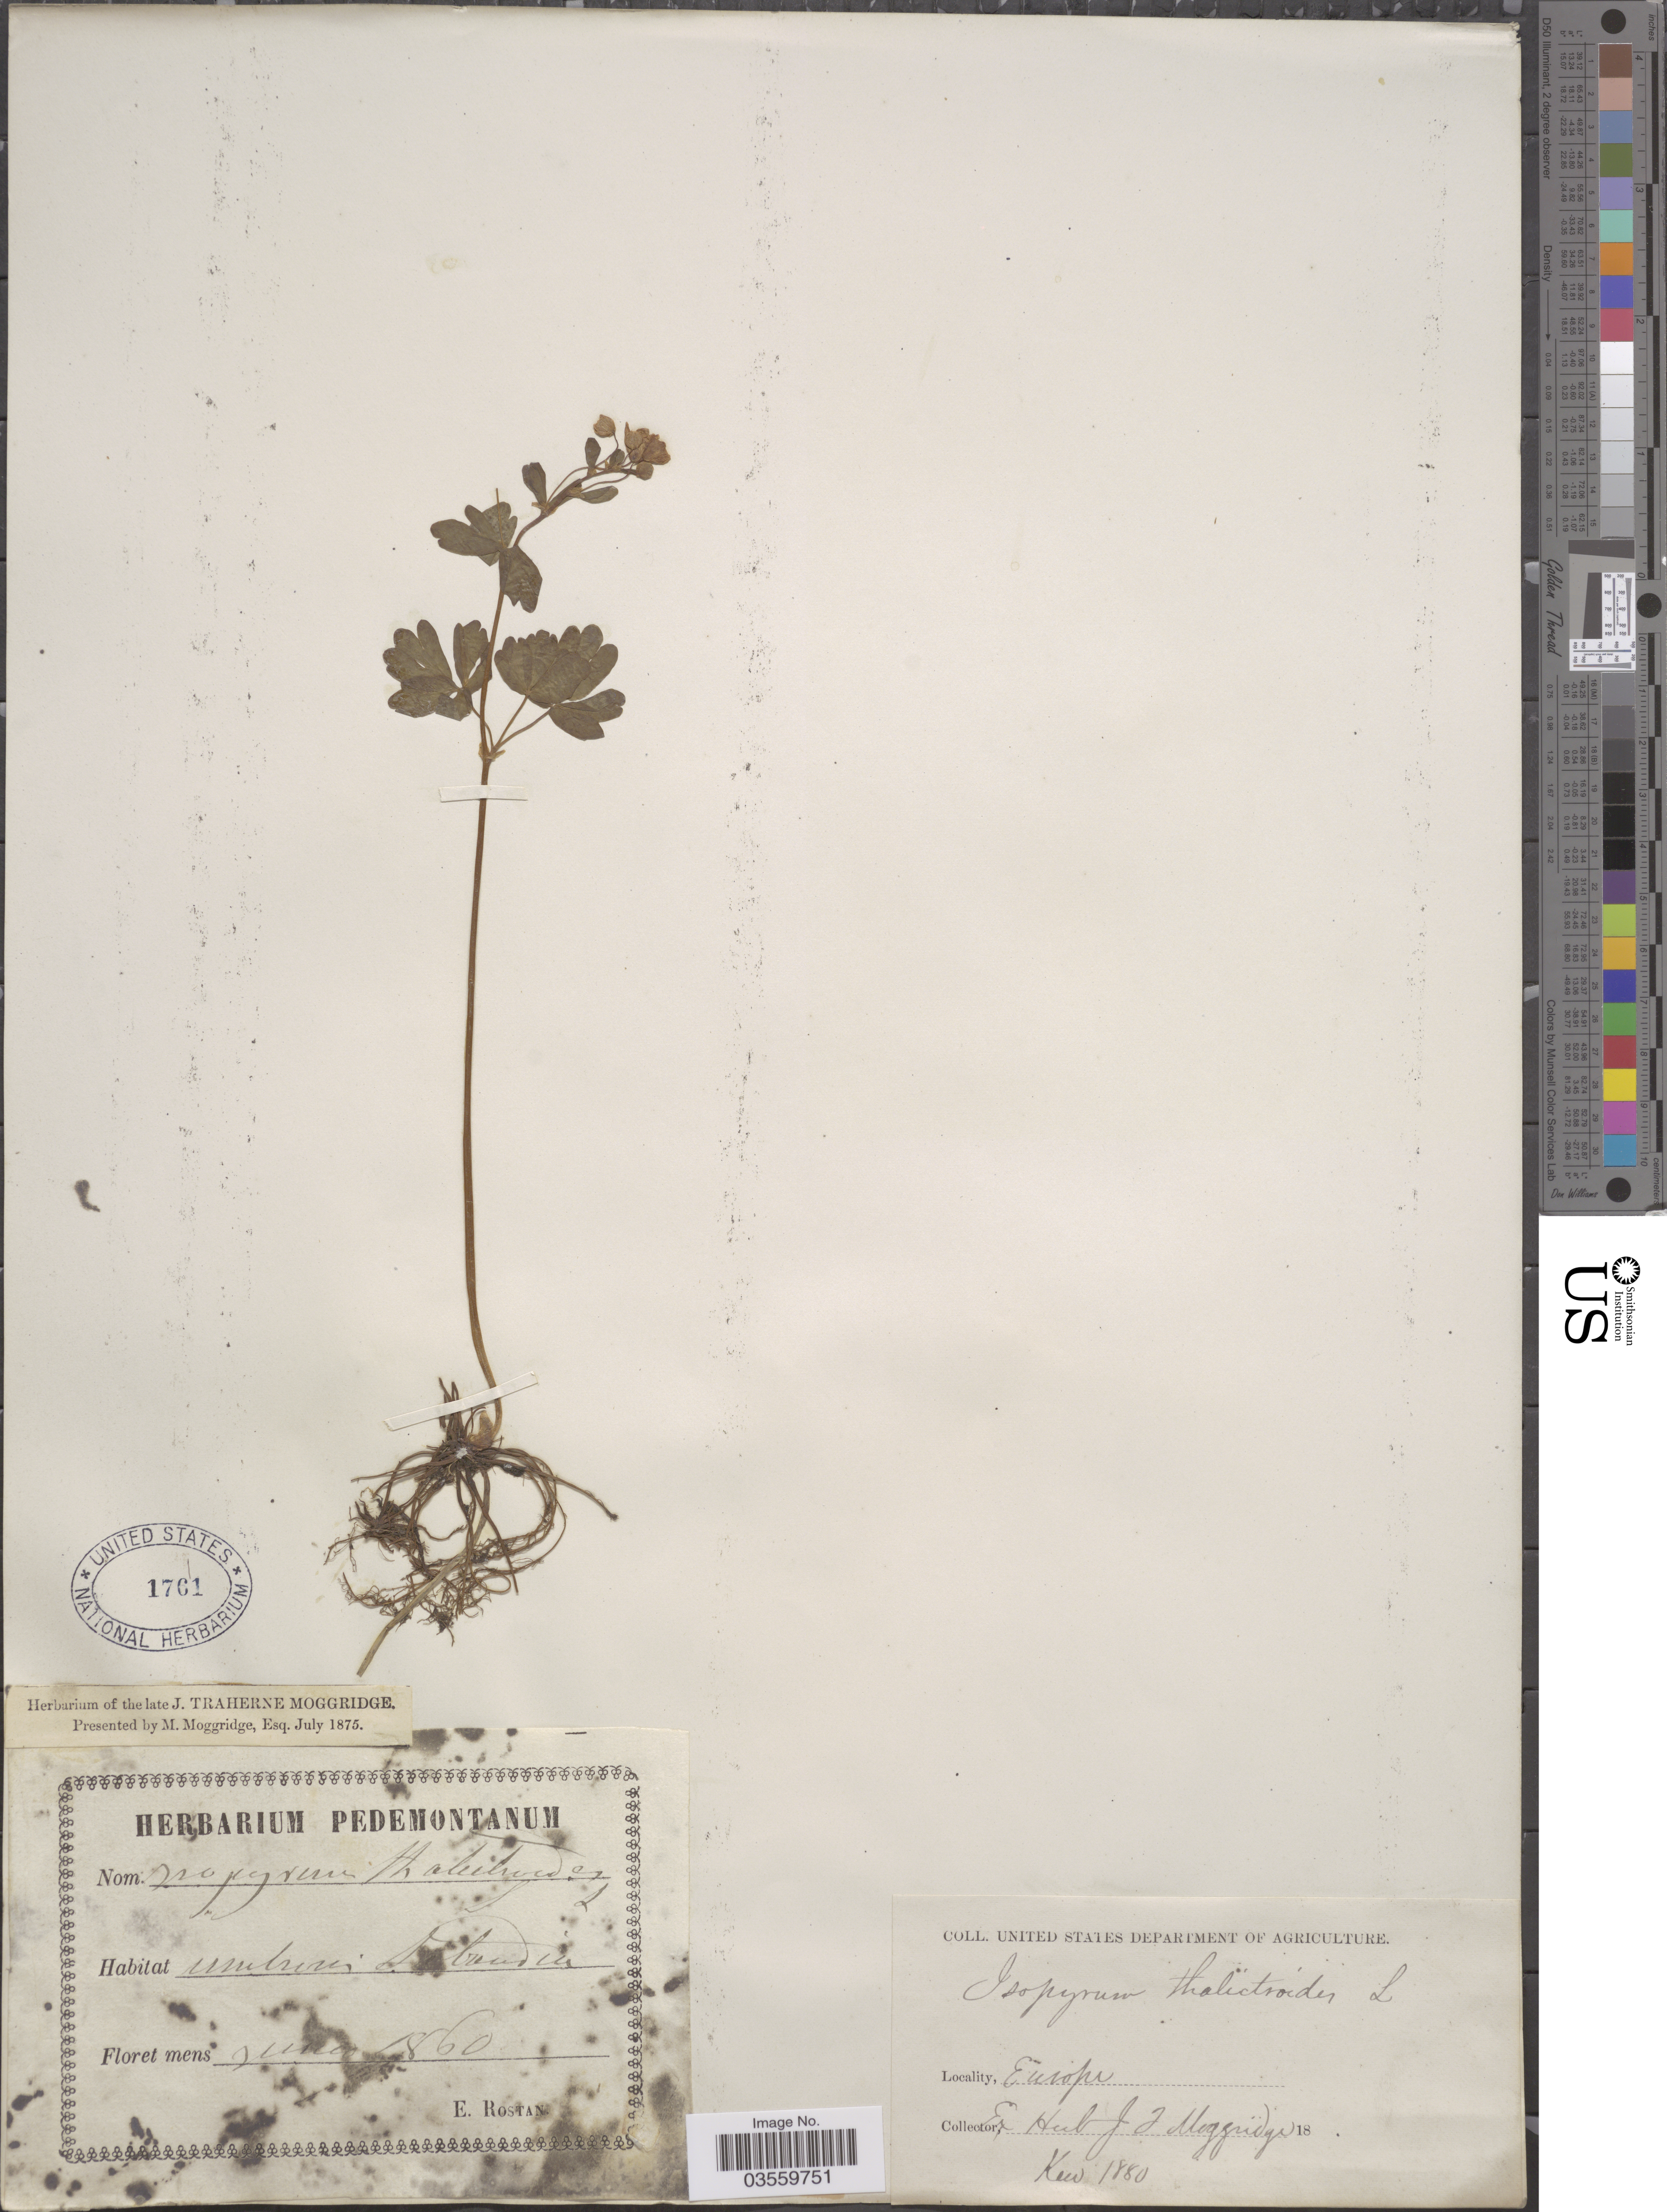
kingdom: Plantae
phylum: Tracheophyta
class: Magnoliopsida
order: Ranunculales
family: Ranunculaceae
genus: Isopyrum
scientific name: Isopyrum thalictroides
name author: L.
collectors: E. Rostan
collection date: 1860-06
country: Italy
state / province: Piedmont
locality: Umbrosis Lebrandia. [interpreted]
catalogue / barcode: US 1761